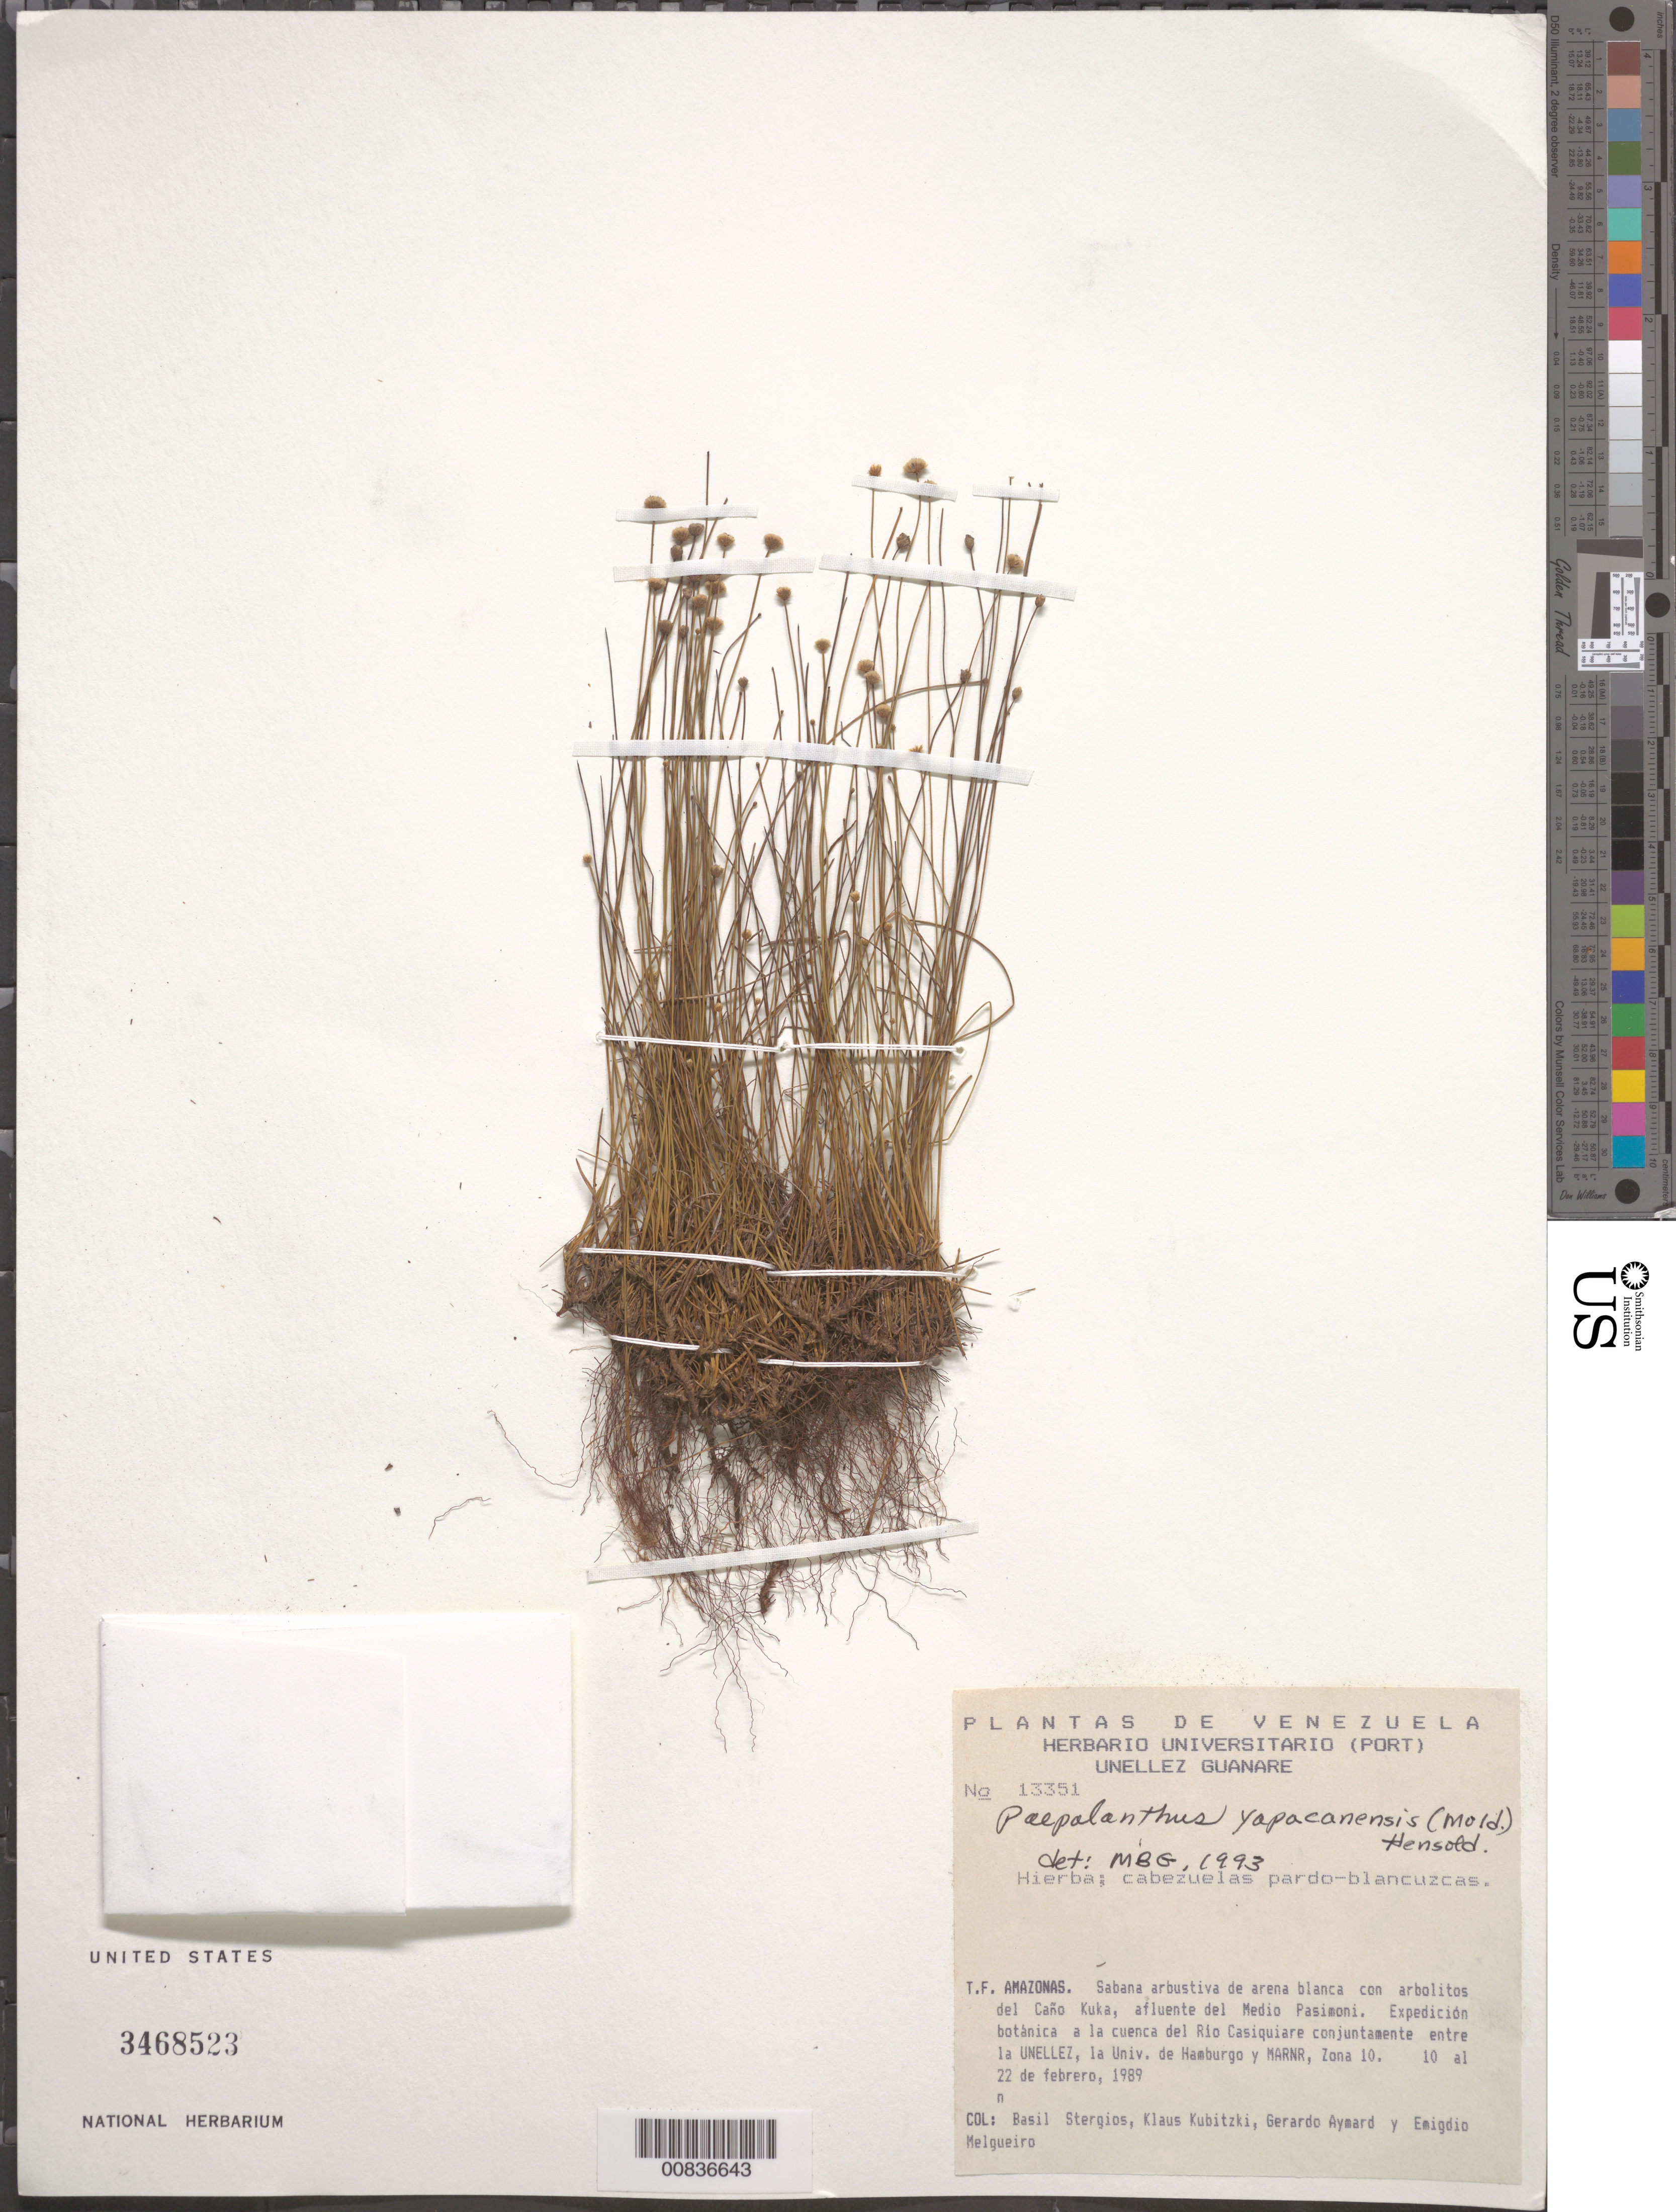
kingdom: Plantae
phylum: Tracheophyta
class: Liliopsida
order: Poales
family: Eriocaulaceae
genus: Paepalanthus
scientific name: Paepalanthus yapacanensis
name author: (Moldenke) Hensold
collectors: B. G. Stergios, K. Kubitzki, G. A. Aymard & E. Melgueiro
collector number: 13351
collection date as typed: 10-Feb-89 to 22-Feb-89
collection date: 1989-02-10/1989-02-22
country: Venezuela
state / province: Amazonas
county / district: Río Negro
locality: Río Casiquiare, Caño Kuka, afluente del Medio Pasimoni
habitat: Sabana arbustiva de arena blanca con arbolitos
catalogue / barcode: US 3468523